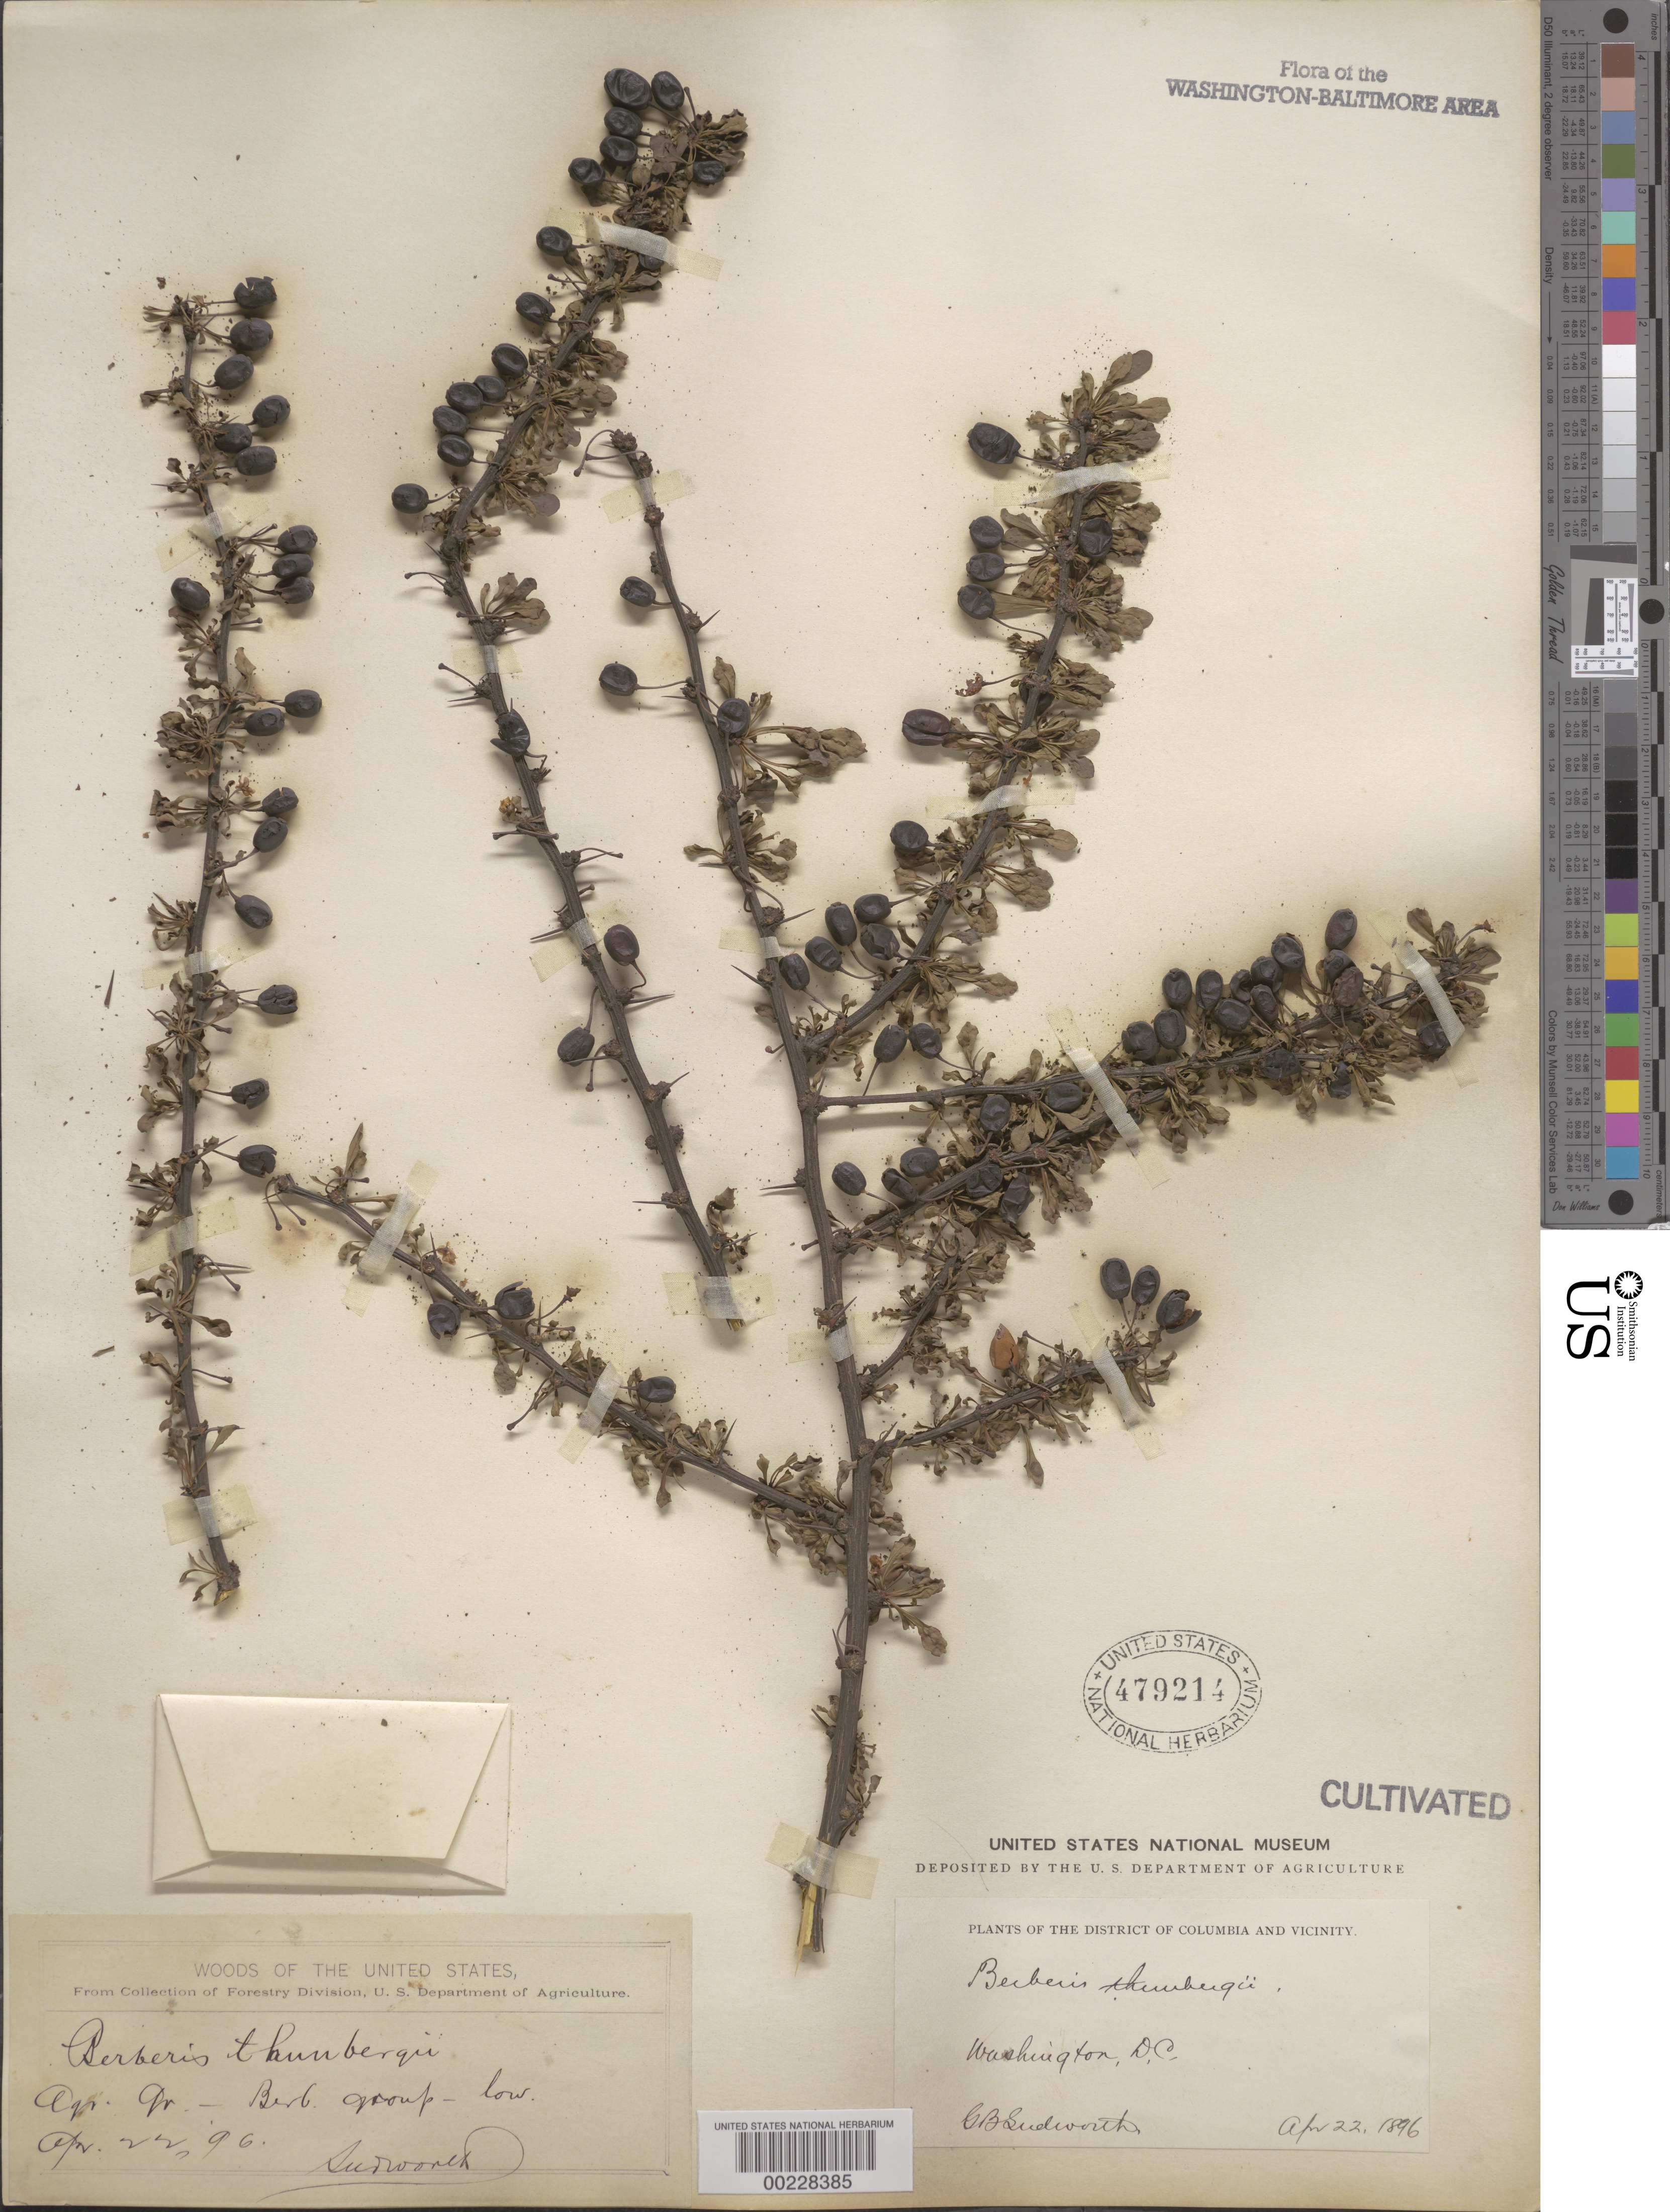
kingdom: Plantae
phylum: Tracheophyta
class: Magnoliopsida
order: Ranunculales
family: Berberidaceae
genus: Berberis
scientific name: Berberis thunbergii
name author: DC.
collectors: G. B. Sudworth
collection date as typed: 22 Apr 1896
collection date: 1896-04-22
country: United States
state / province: District of Columbia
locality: Agricultural grounds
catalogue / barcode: US 479214